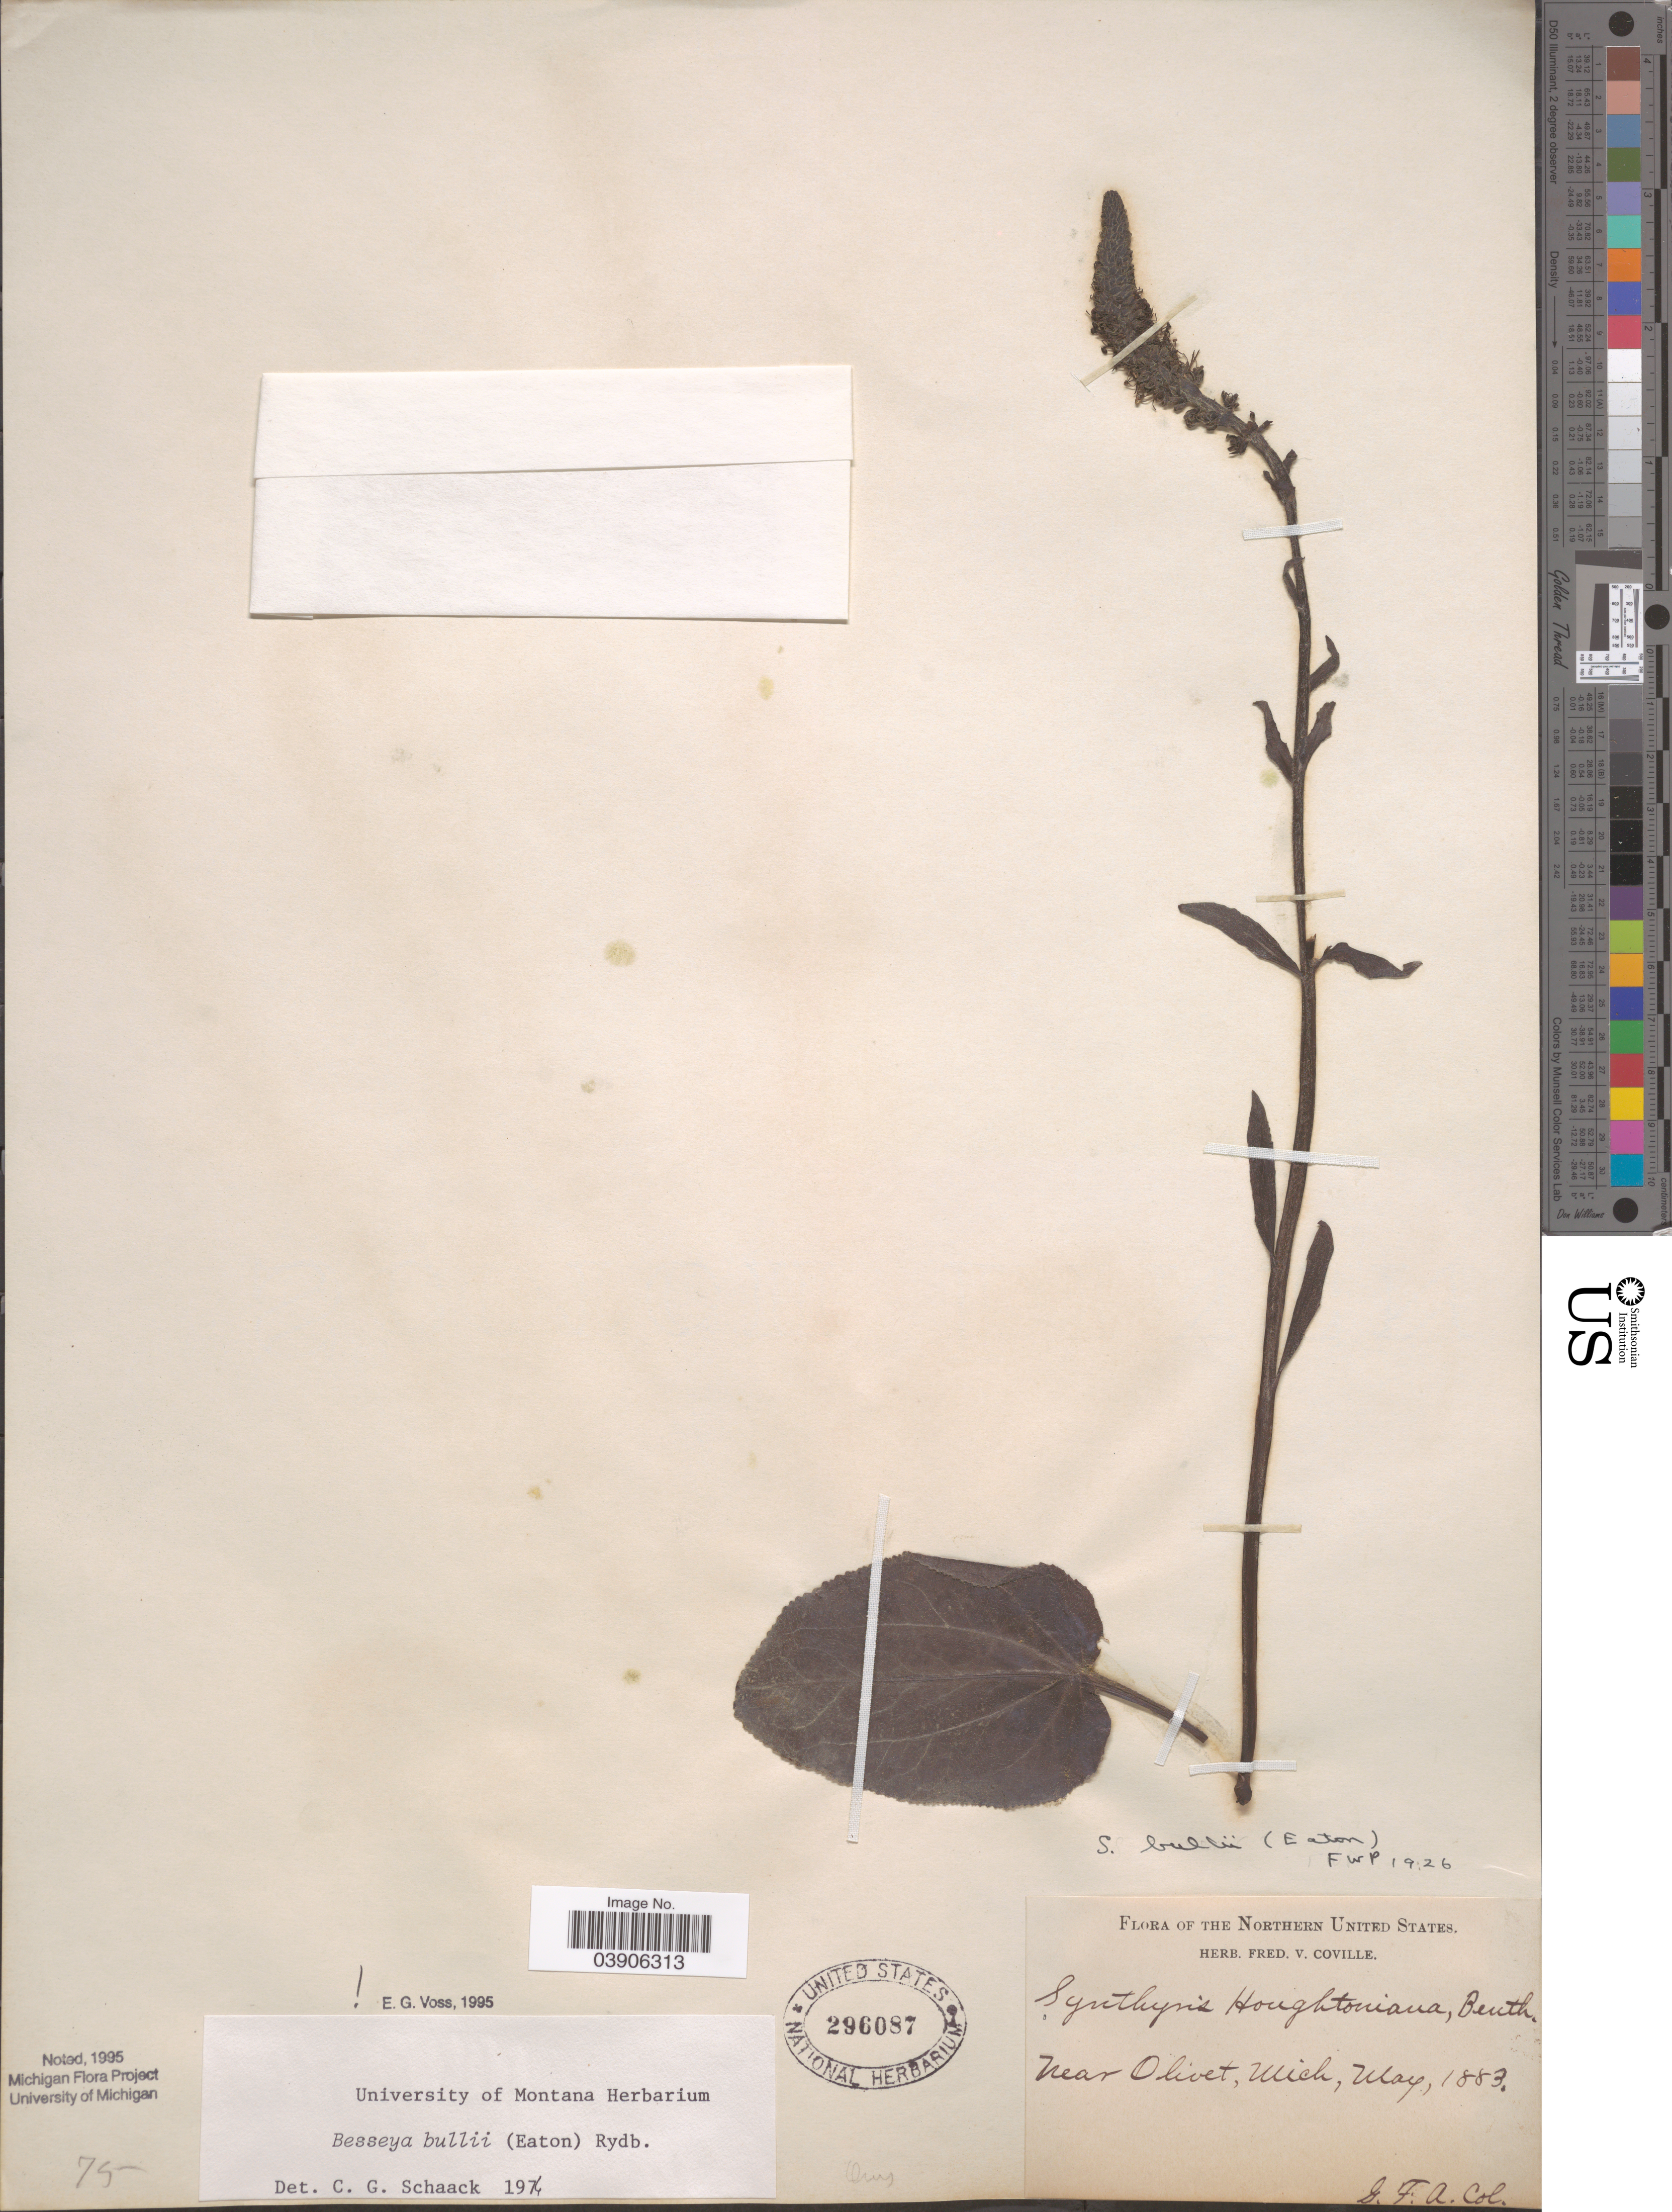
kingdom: Plantae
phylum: Tracheophyta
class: Magnoliopsida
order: Lamiales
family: Plantaginaceae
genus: Synthyris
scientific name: Synthyris bullii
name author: (Eaton) A. Heller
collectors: F. V. Coville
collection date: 1883-05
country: United States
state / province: Michigan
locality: Northern United States. Near Olivet, Mich.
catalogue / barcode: US 296087